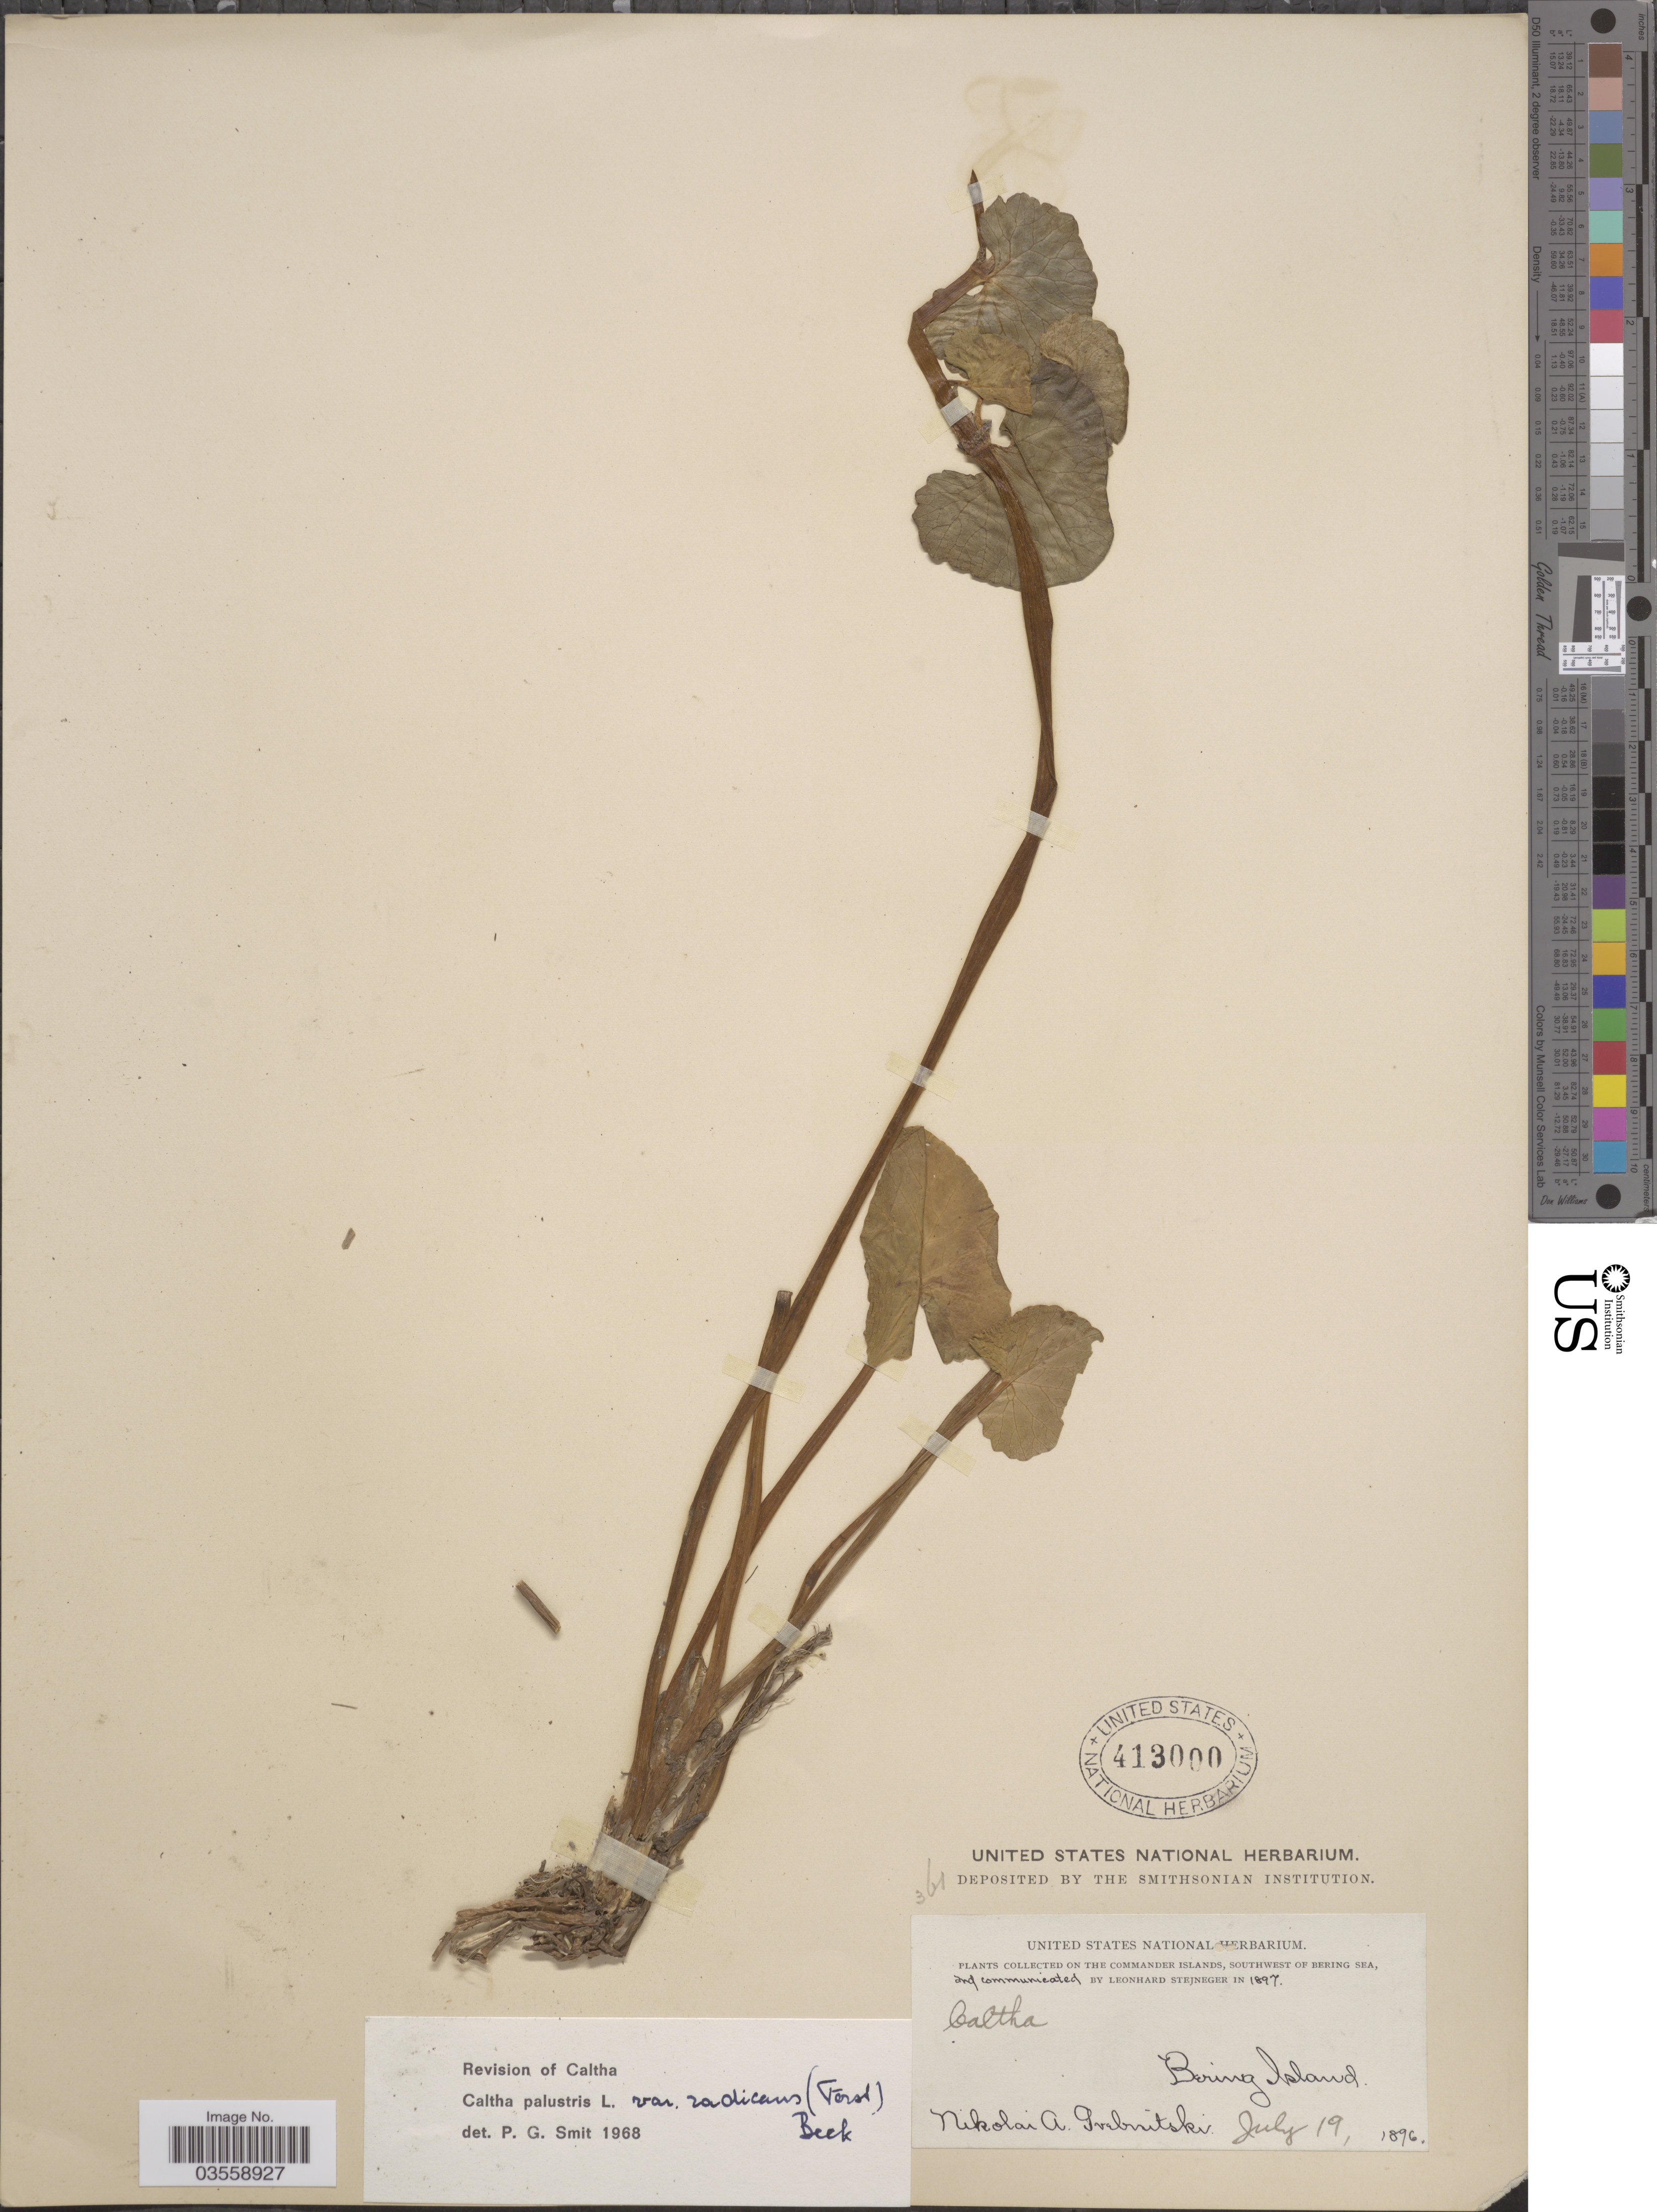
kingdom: Plantae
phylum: Tracheophyta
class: Magnoliopsida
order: Ranunculales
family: Ranunculaceae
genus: Caltha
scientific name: Caltha palustris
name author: L.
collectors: N. Grebritski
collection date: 1896-07-19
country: Russian Federation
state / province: Kamchatka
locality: The Commander Islands, Southwest of Bering Sea. Bering Island.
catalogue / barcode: US 413000